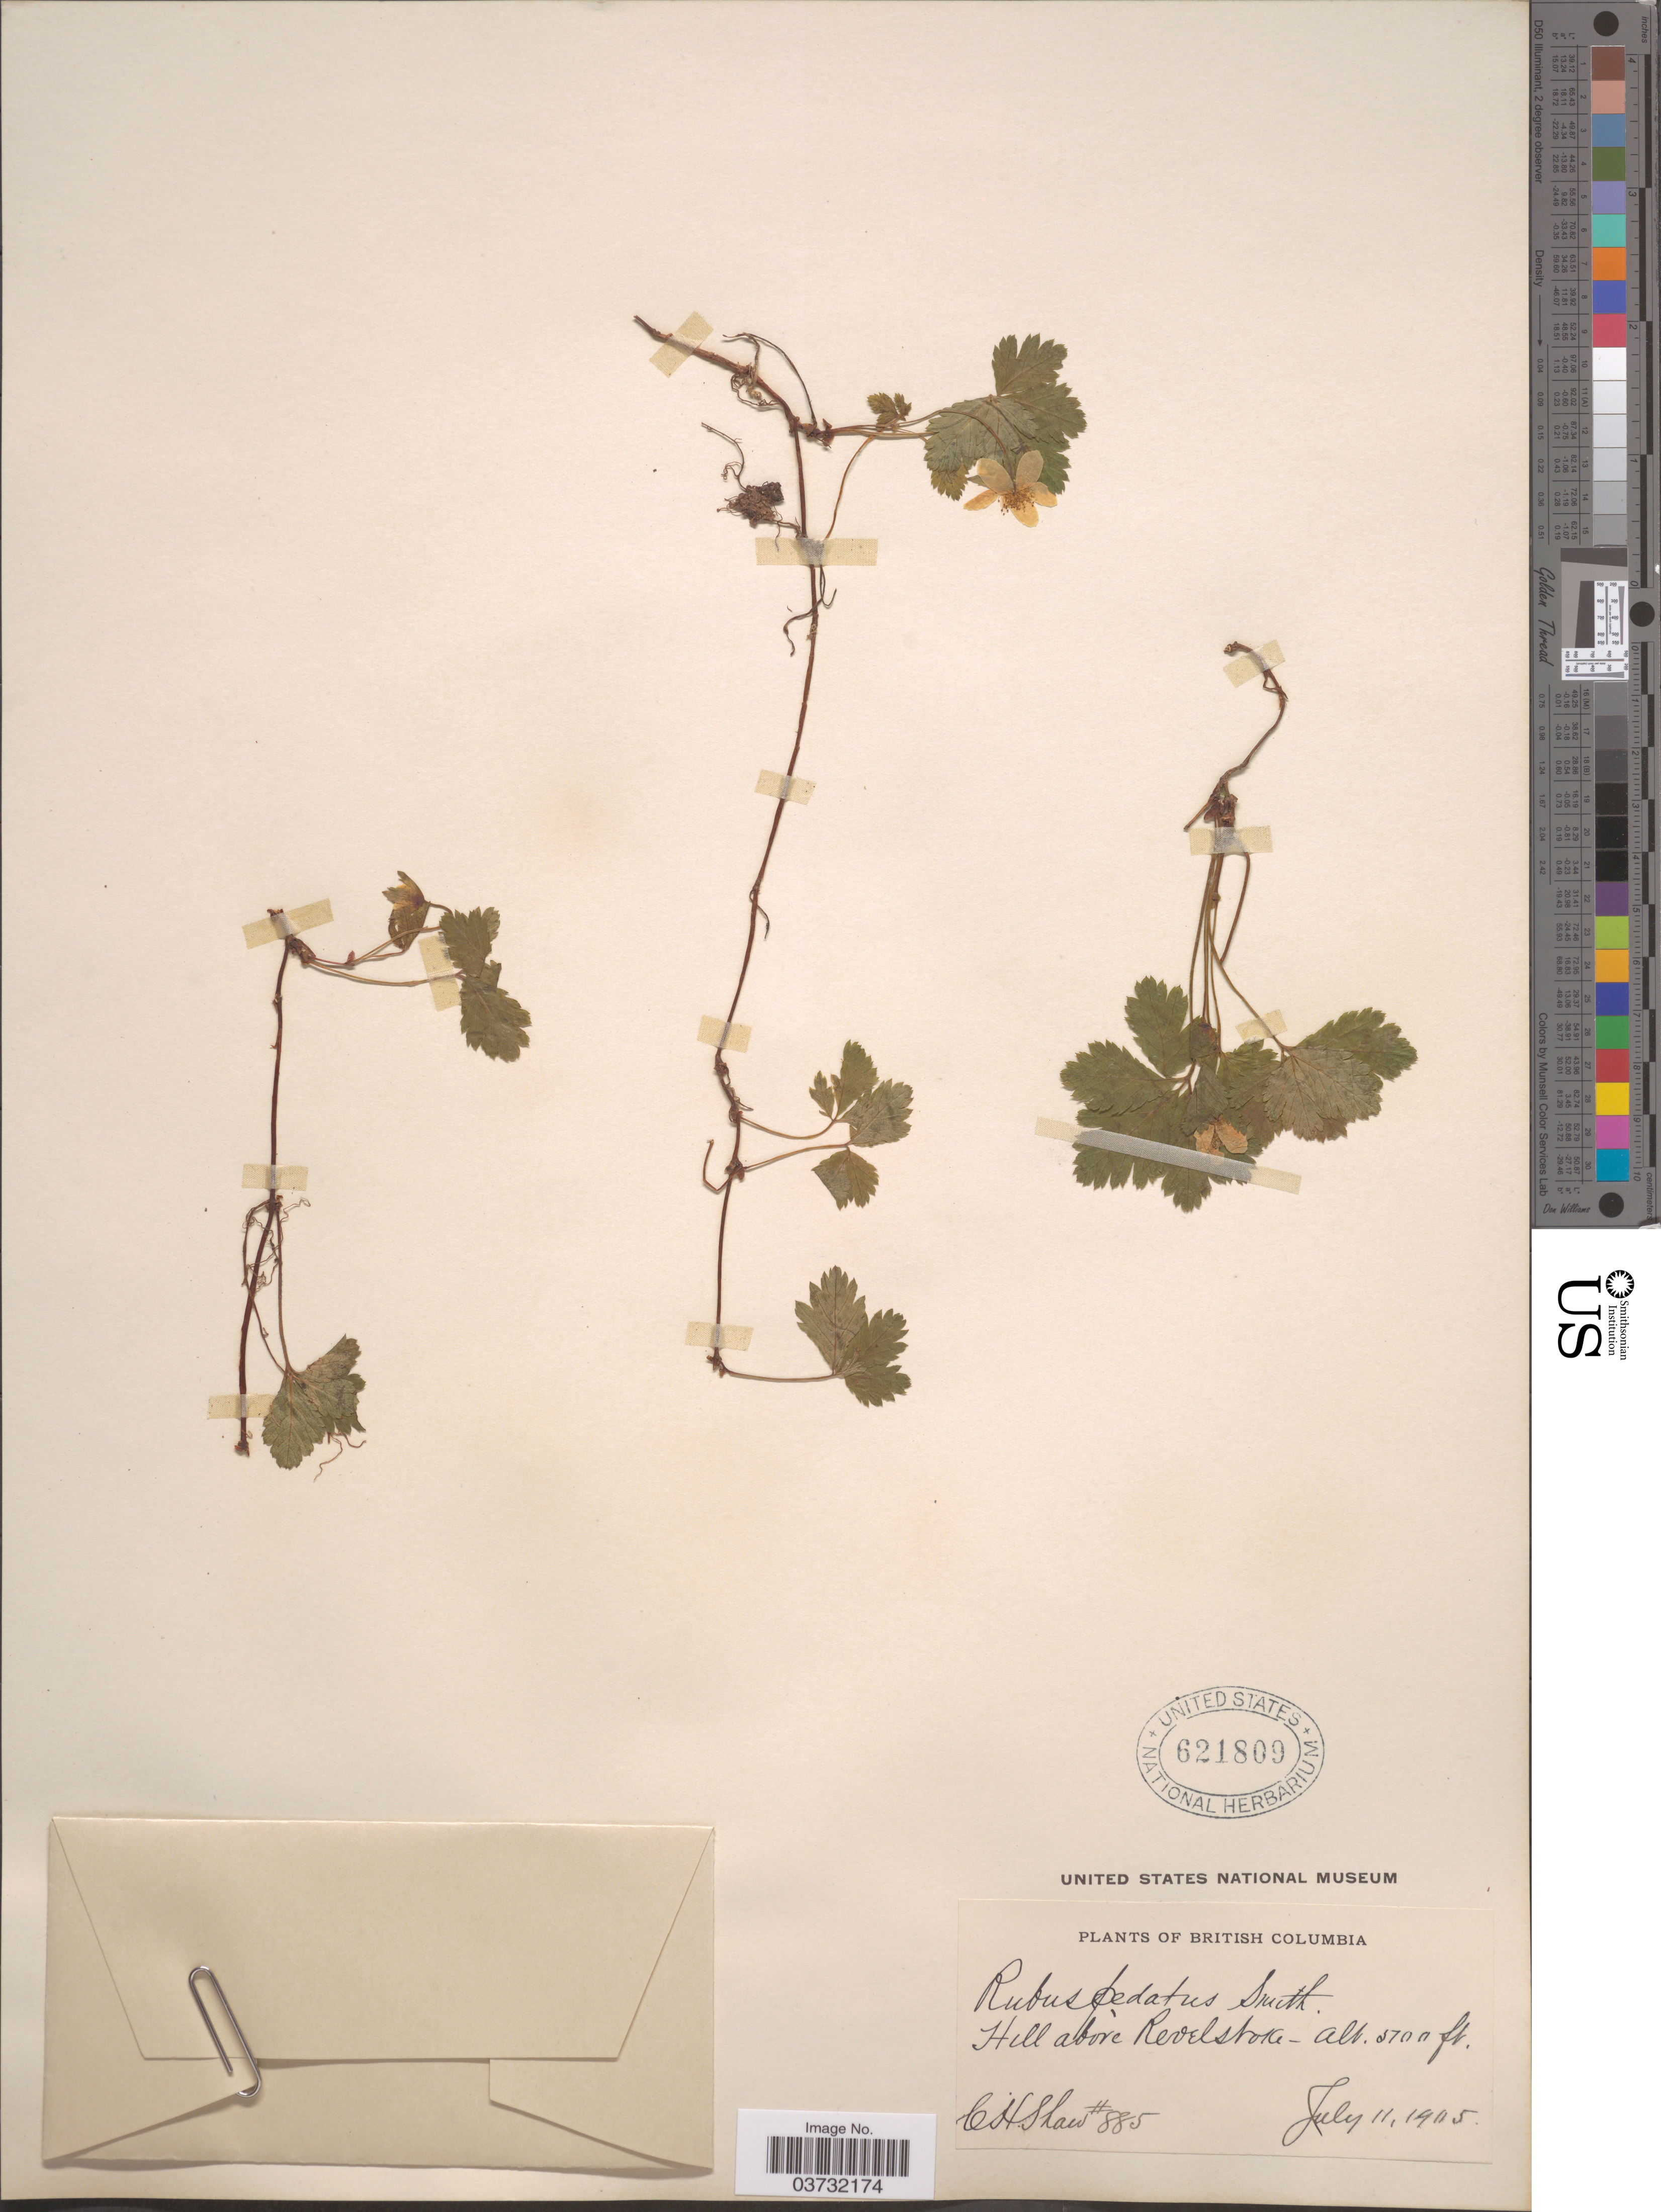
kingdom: Plantae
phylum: Tracheophyta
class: Magnoliopsida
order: Rosales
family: Rosaceae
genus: Rubus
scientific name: Rubus pedatus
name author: Sm.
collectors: C. H. Shaw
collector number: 885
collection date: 1905-07-11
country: Canada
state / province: British Columbia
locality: Hill above Revelstoke.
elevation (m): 1554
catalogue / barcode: US 621809